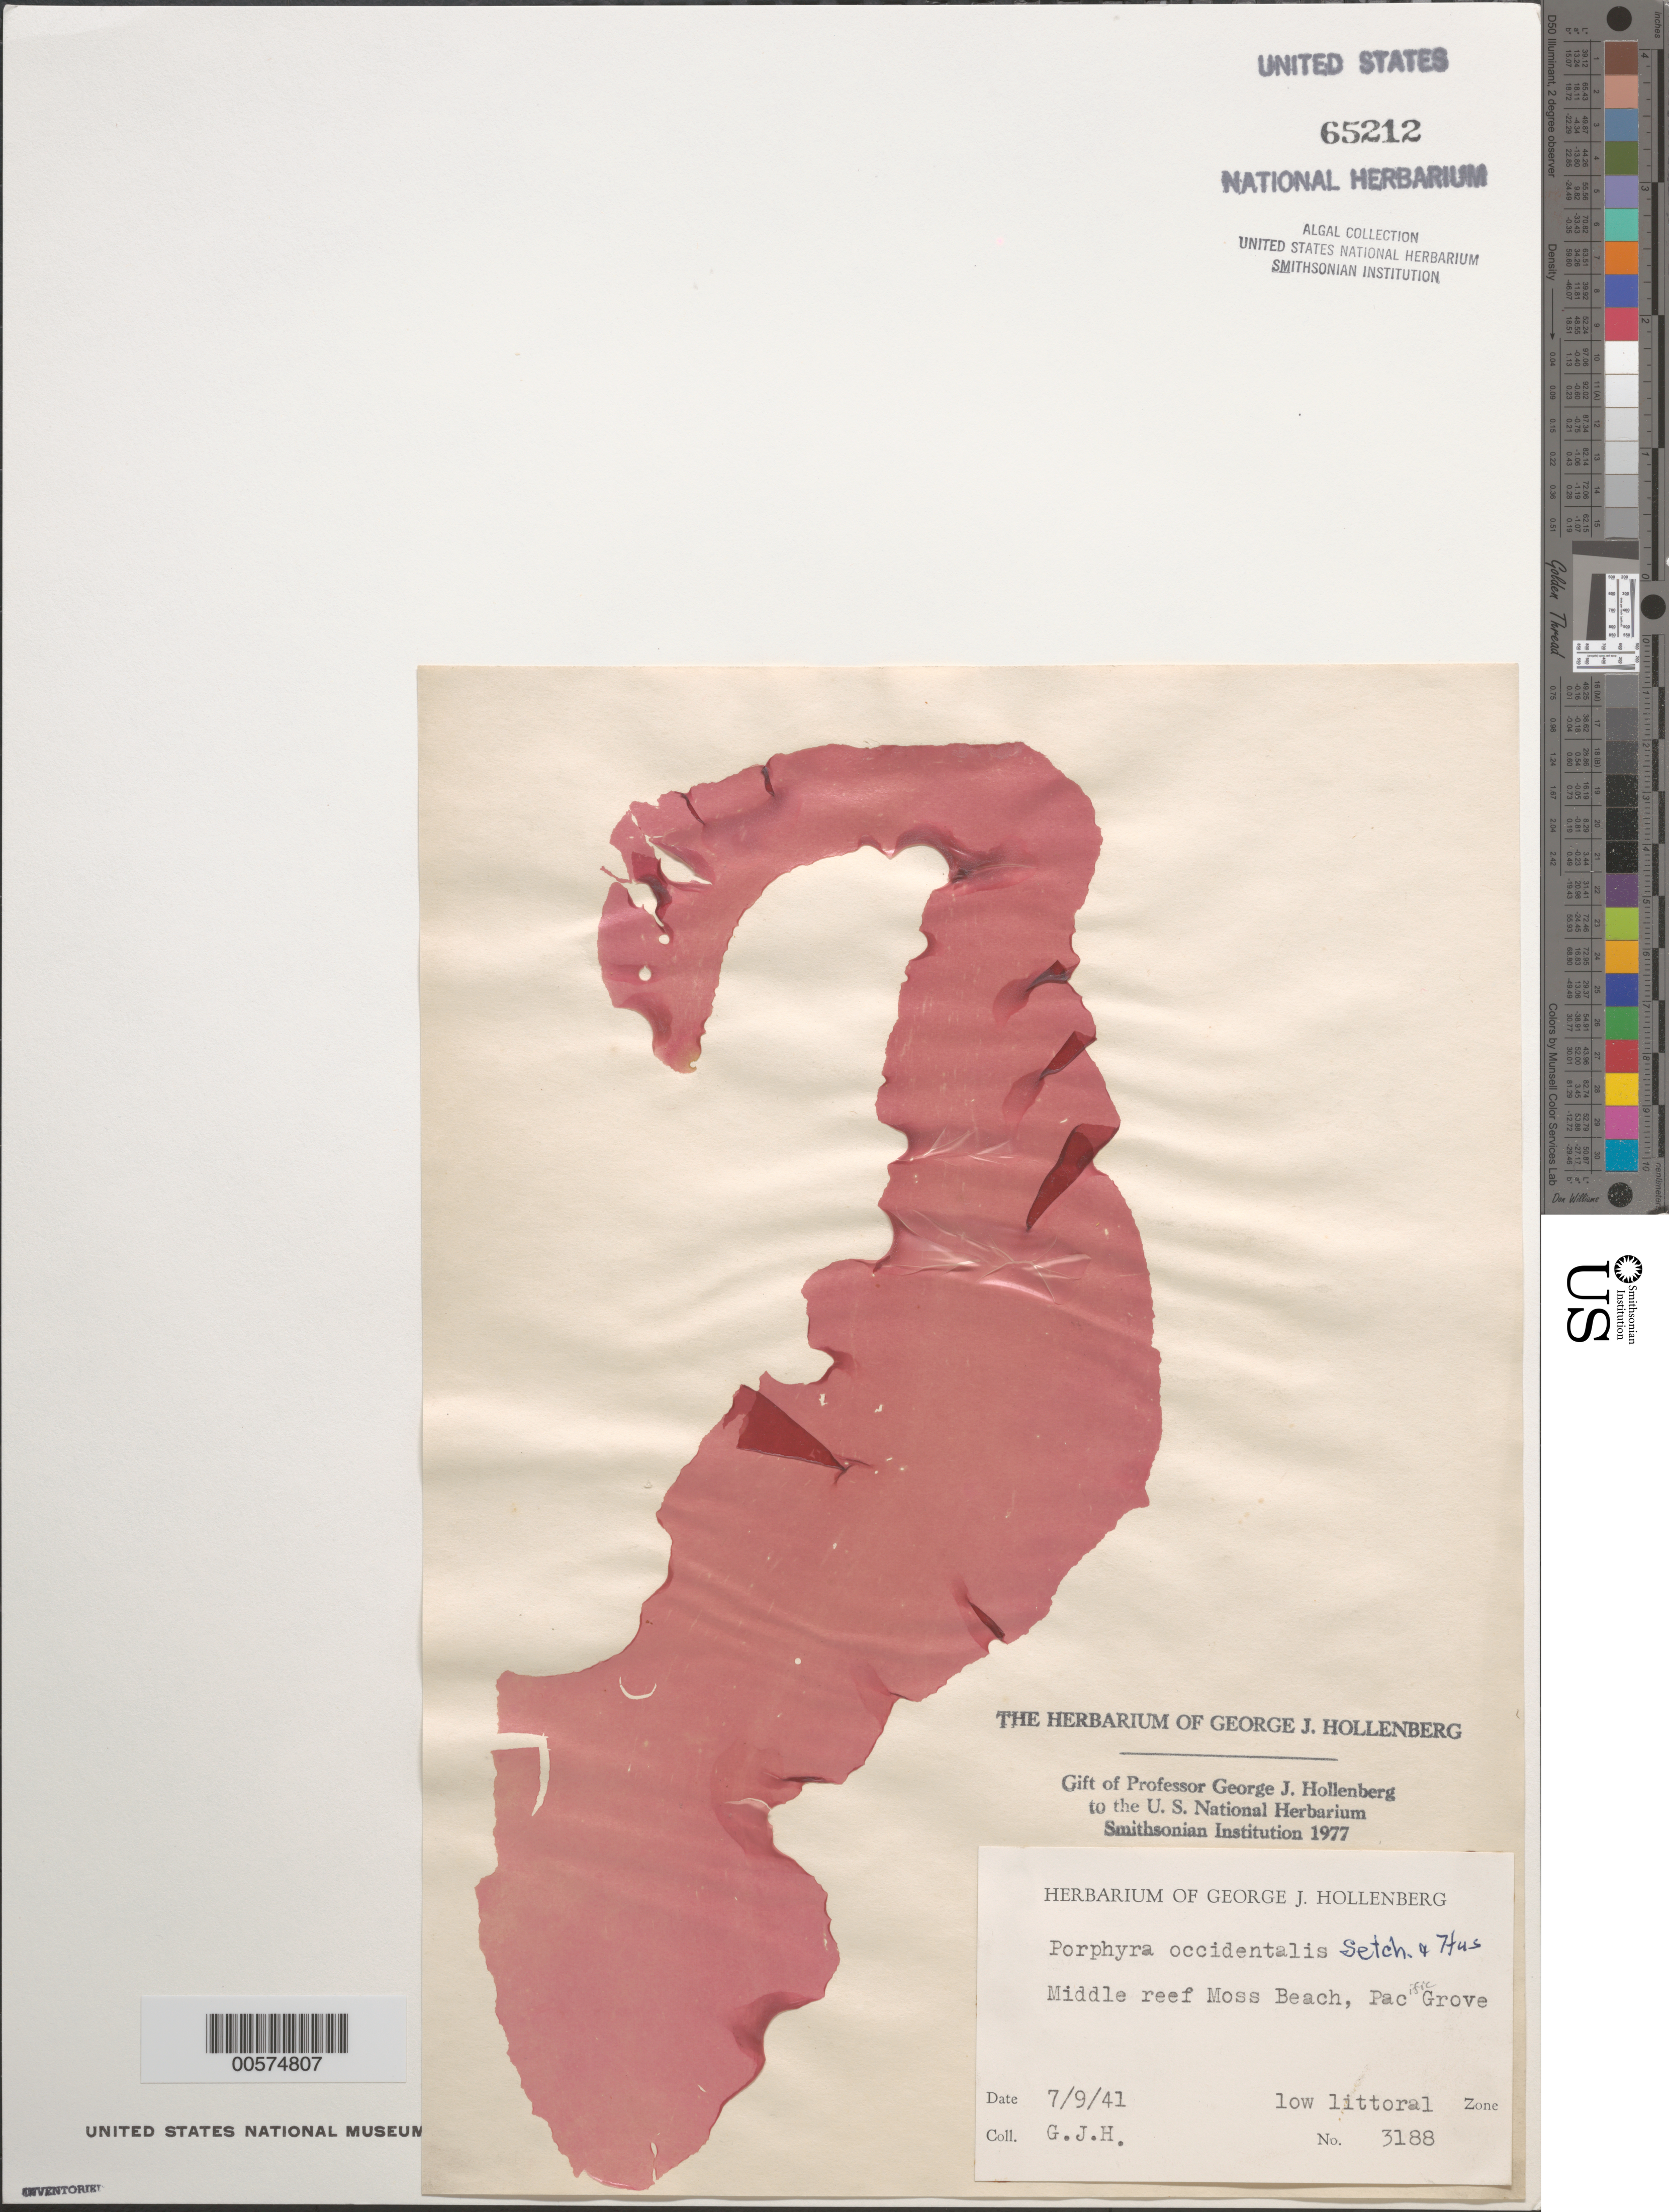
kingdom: Plantae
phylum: Rhodophyta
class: Bangiophyceae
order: Bangiales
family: Bangiaceae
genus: Porphyra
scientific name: Porphyra occidentalis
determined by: Hollenberg, George J.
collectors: G. Hollenberg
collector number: GJH 3188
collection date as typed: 09 Jul 1941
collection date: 1941-07-09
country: United States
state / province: California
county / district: Monterey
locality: Middle reef of Moss Beach, Pacific Grove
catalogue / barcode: US 65212